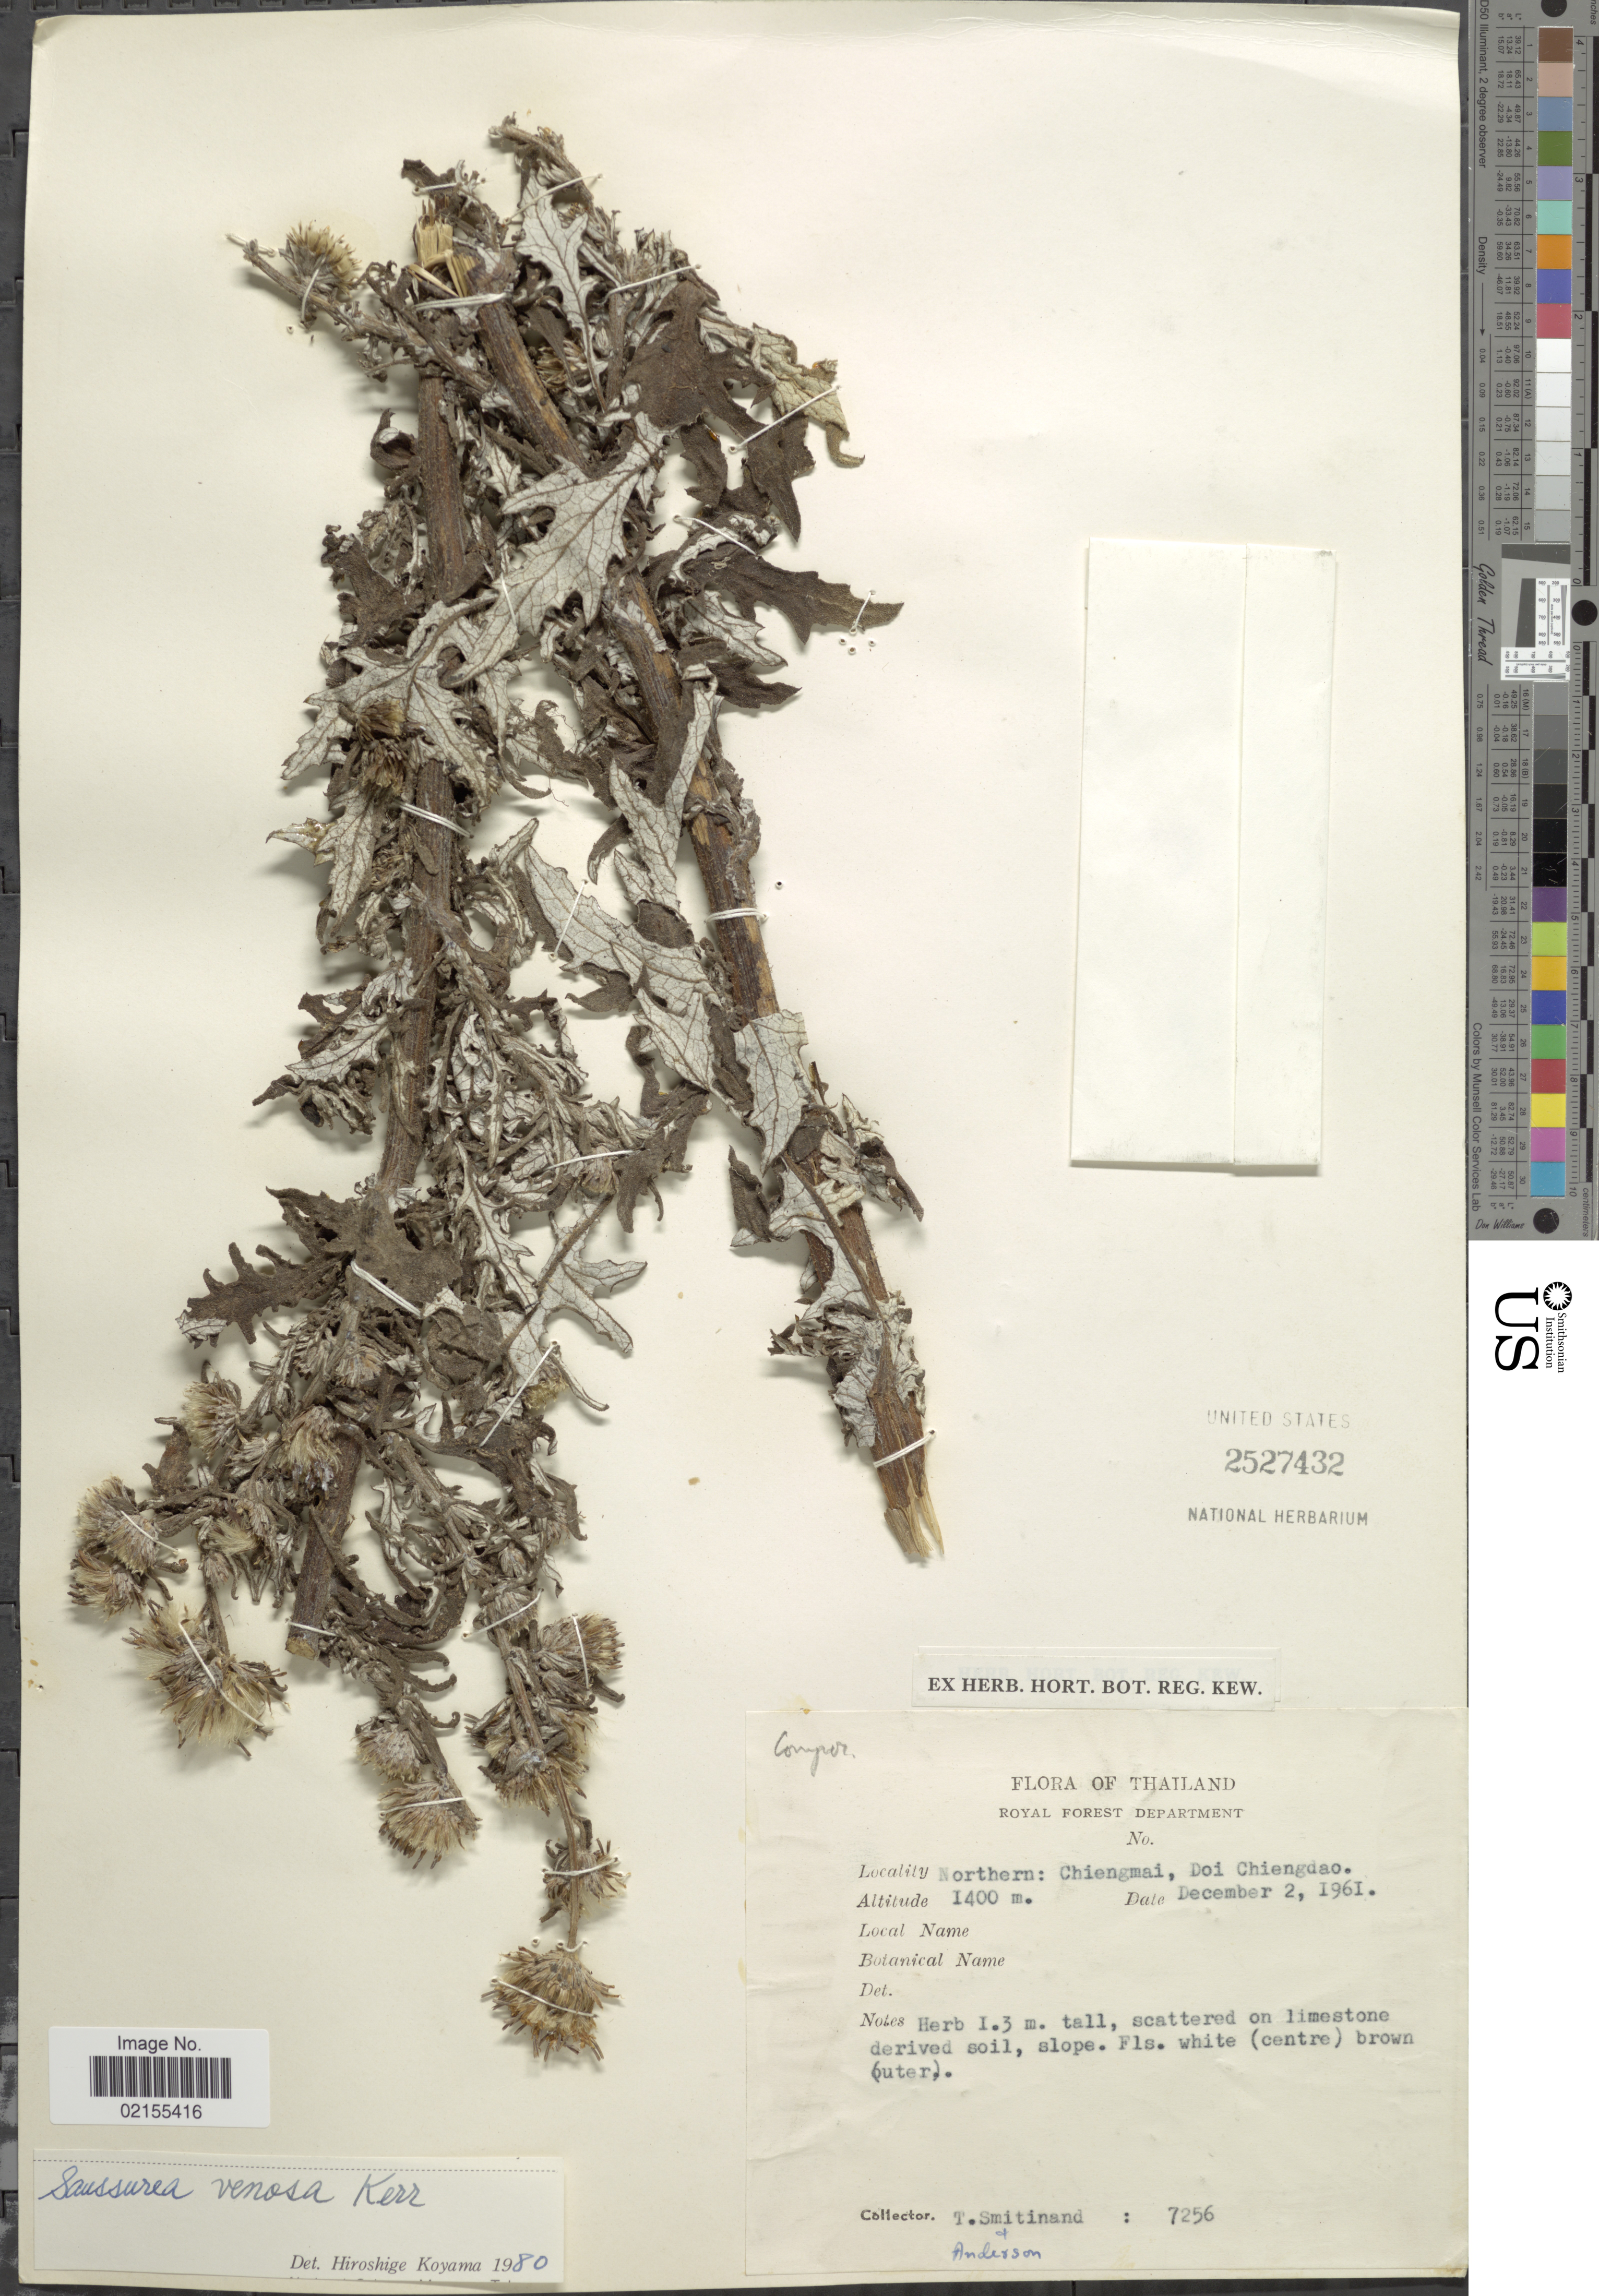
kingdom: Plantae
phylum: Tracheophyta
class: Magnoliopsida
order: Asterales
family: Asteraceae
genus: Himalaiella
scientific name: Himalaiella peguensis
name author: (C.B. Clarke) Raab-Straube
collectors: T. Smitinand & -. Anderson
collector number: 7256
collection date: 1961-12-02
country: Thailand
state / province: Chiang Mai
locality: Northern Chiengmai, Doi Chiengdao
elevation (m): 1400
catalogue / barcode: US 2527432